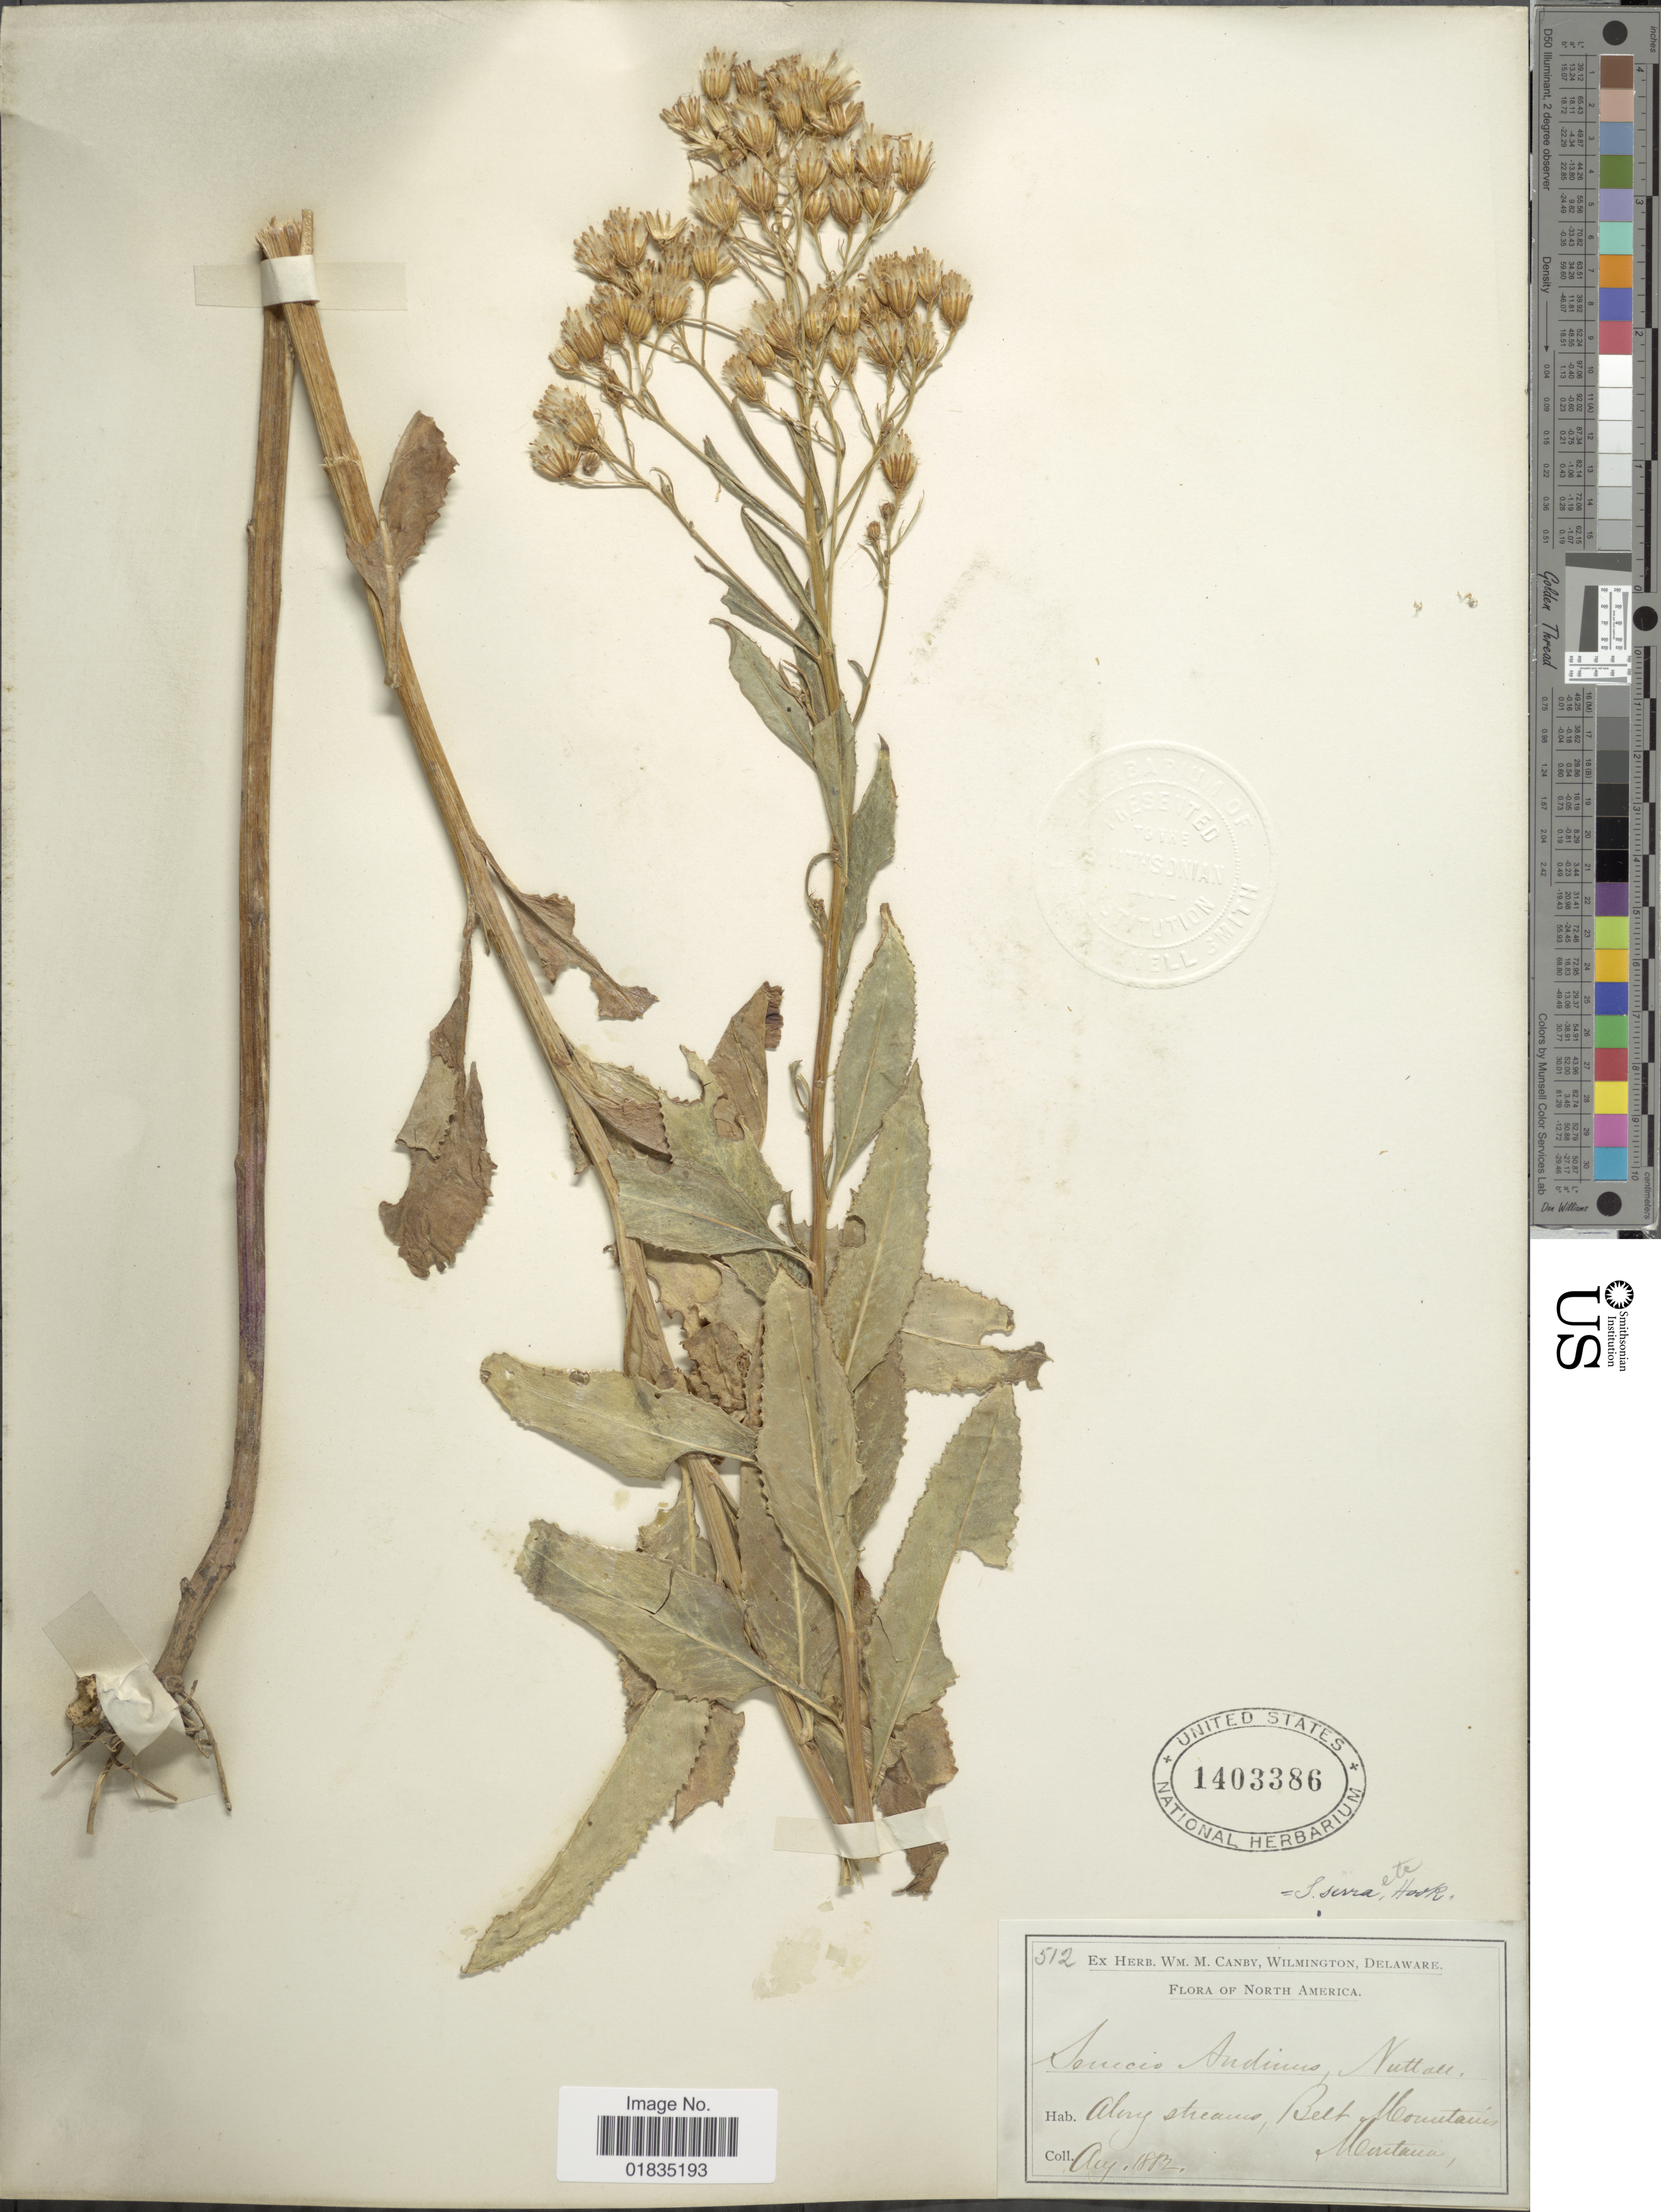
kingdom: Plantae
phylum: Tracheophyta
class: Magnoliopsida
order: Asterales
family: Asteraceae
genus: Senecio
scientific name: Senecio serra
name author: Hook.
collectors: ex herb. W.M. Canby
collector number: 512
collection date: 1882-08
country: United States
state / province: Montana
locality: Belt Mountains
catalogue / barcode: US 1403386